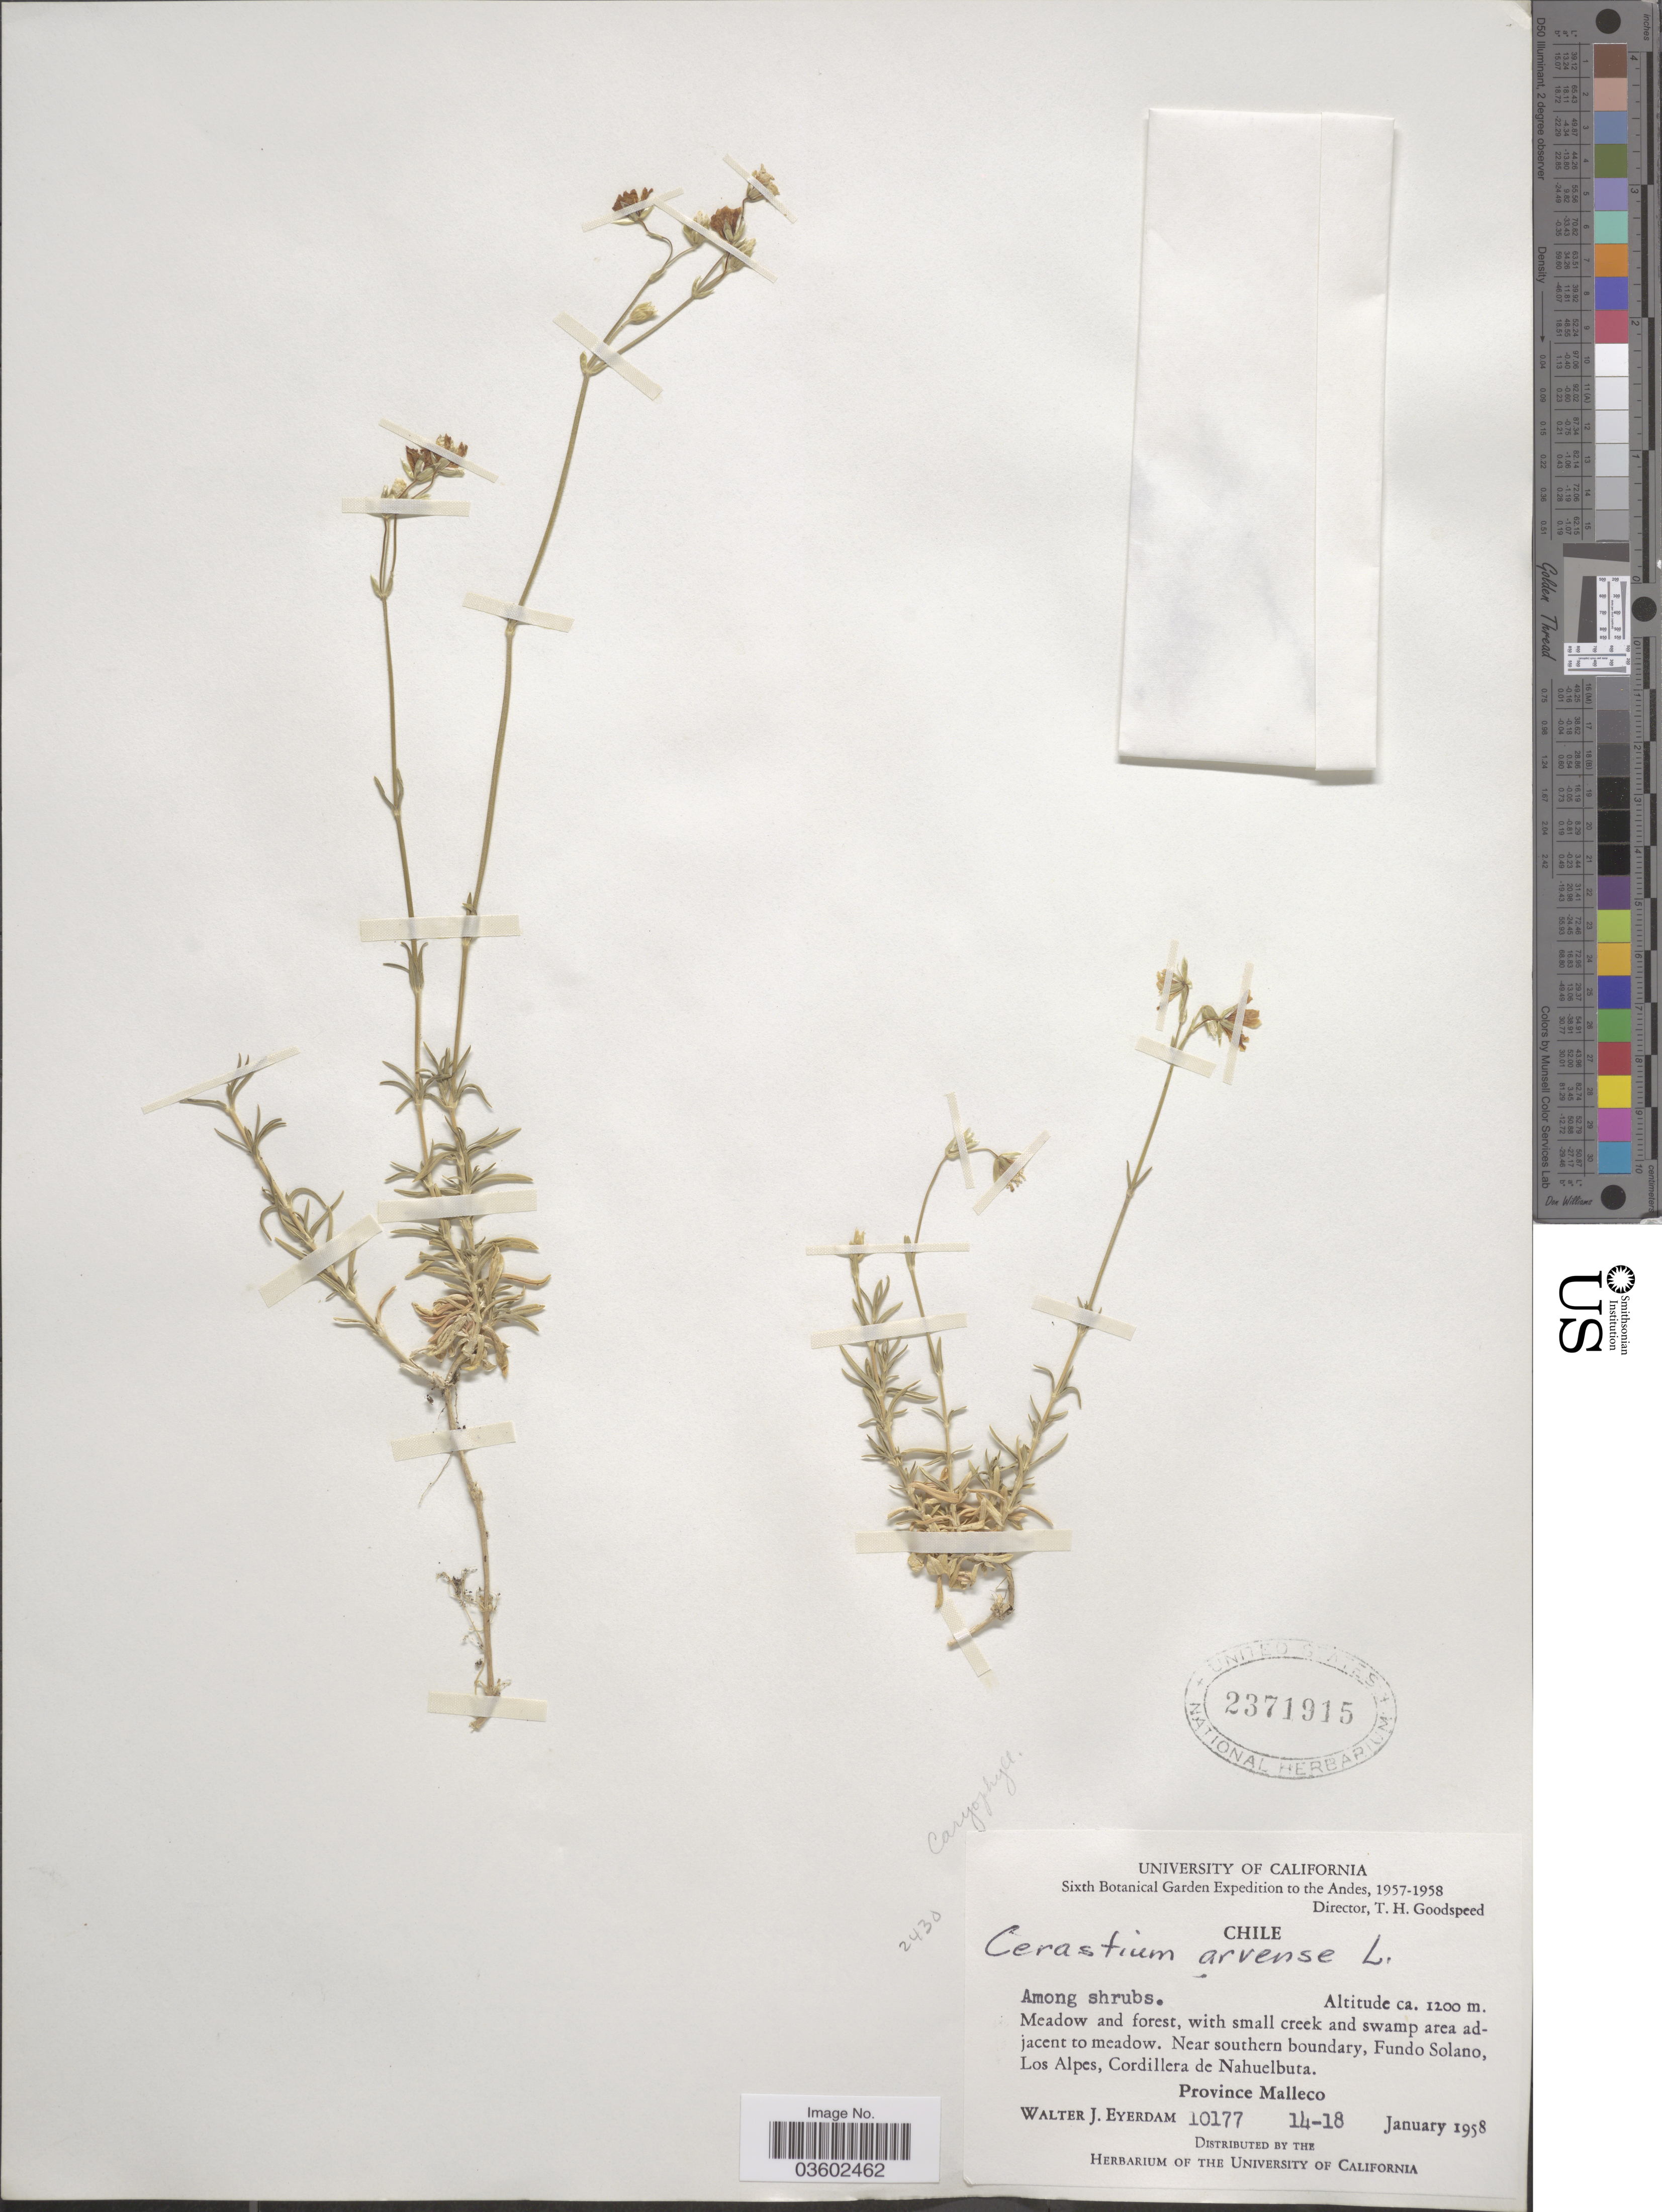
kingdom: Plantae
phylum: Tracheophyta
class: Magnoliopsida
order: Caryophyllales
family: Caryophyllaceae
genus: Cerastium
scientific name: Cerastium arvense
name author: L.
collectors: W. J. Eyerdam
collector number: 10177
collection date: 1958-01-14/1958-01-18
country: Chile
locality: The Andes. Near southern boundary, Fundo Solano, Los Alpes, Cordillera de Nahuelbuta. Province Malleco.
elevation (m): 1200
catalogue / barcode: US 2371915